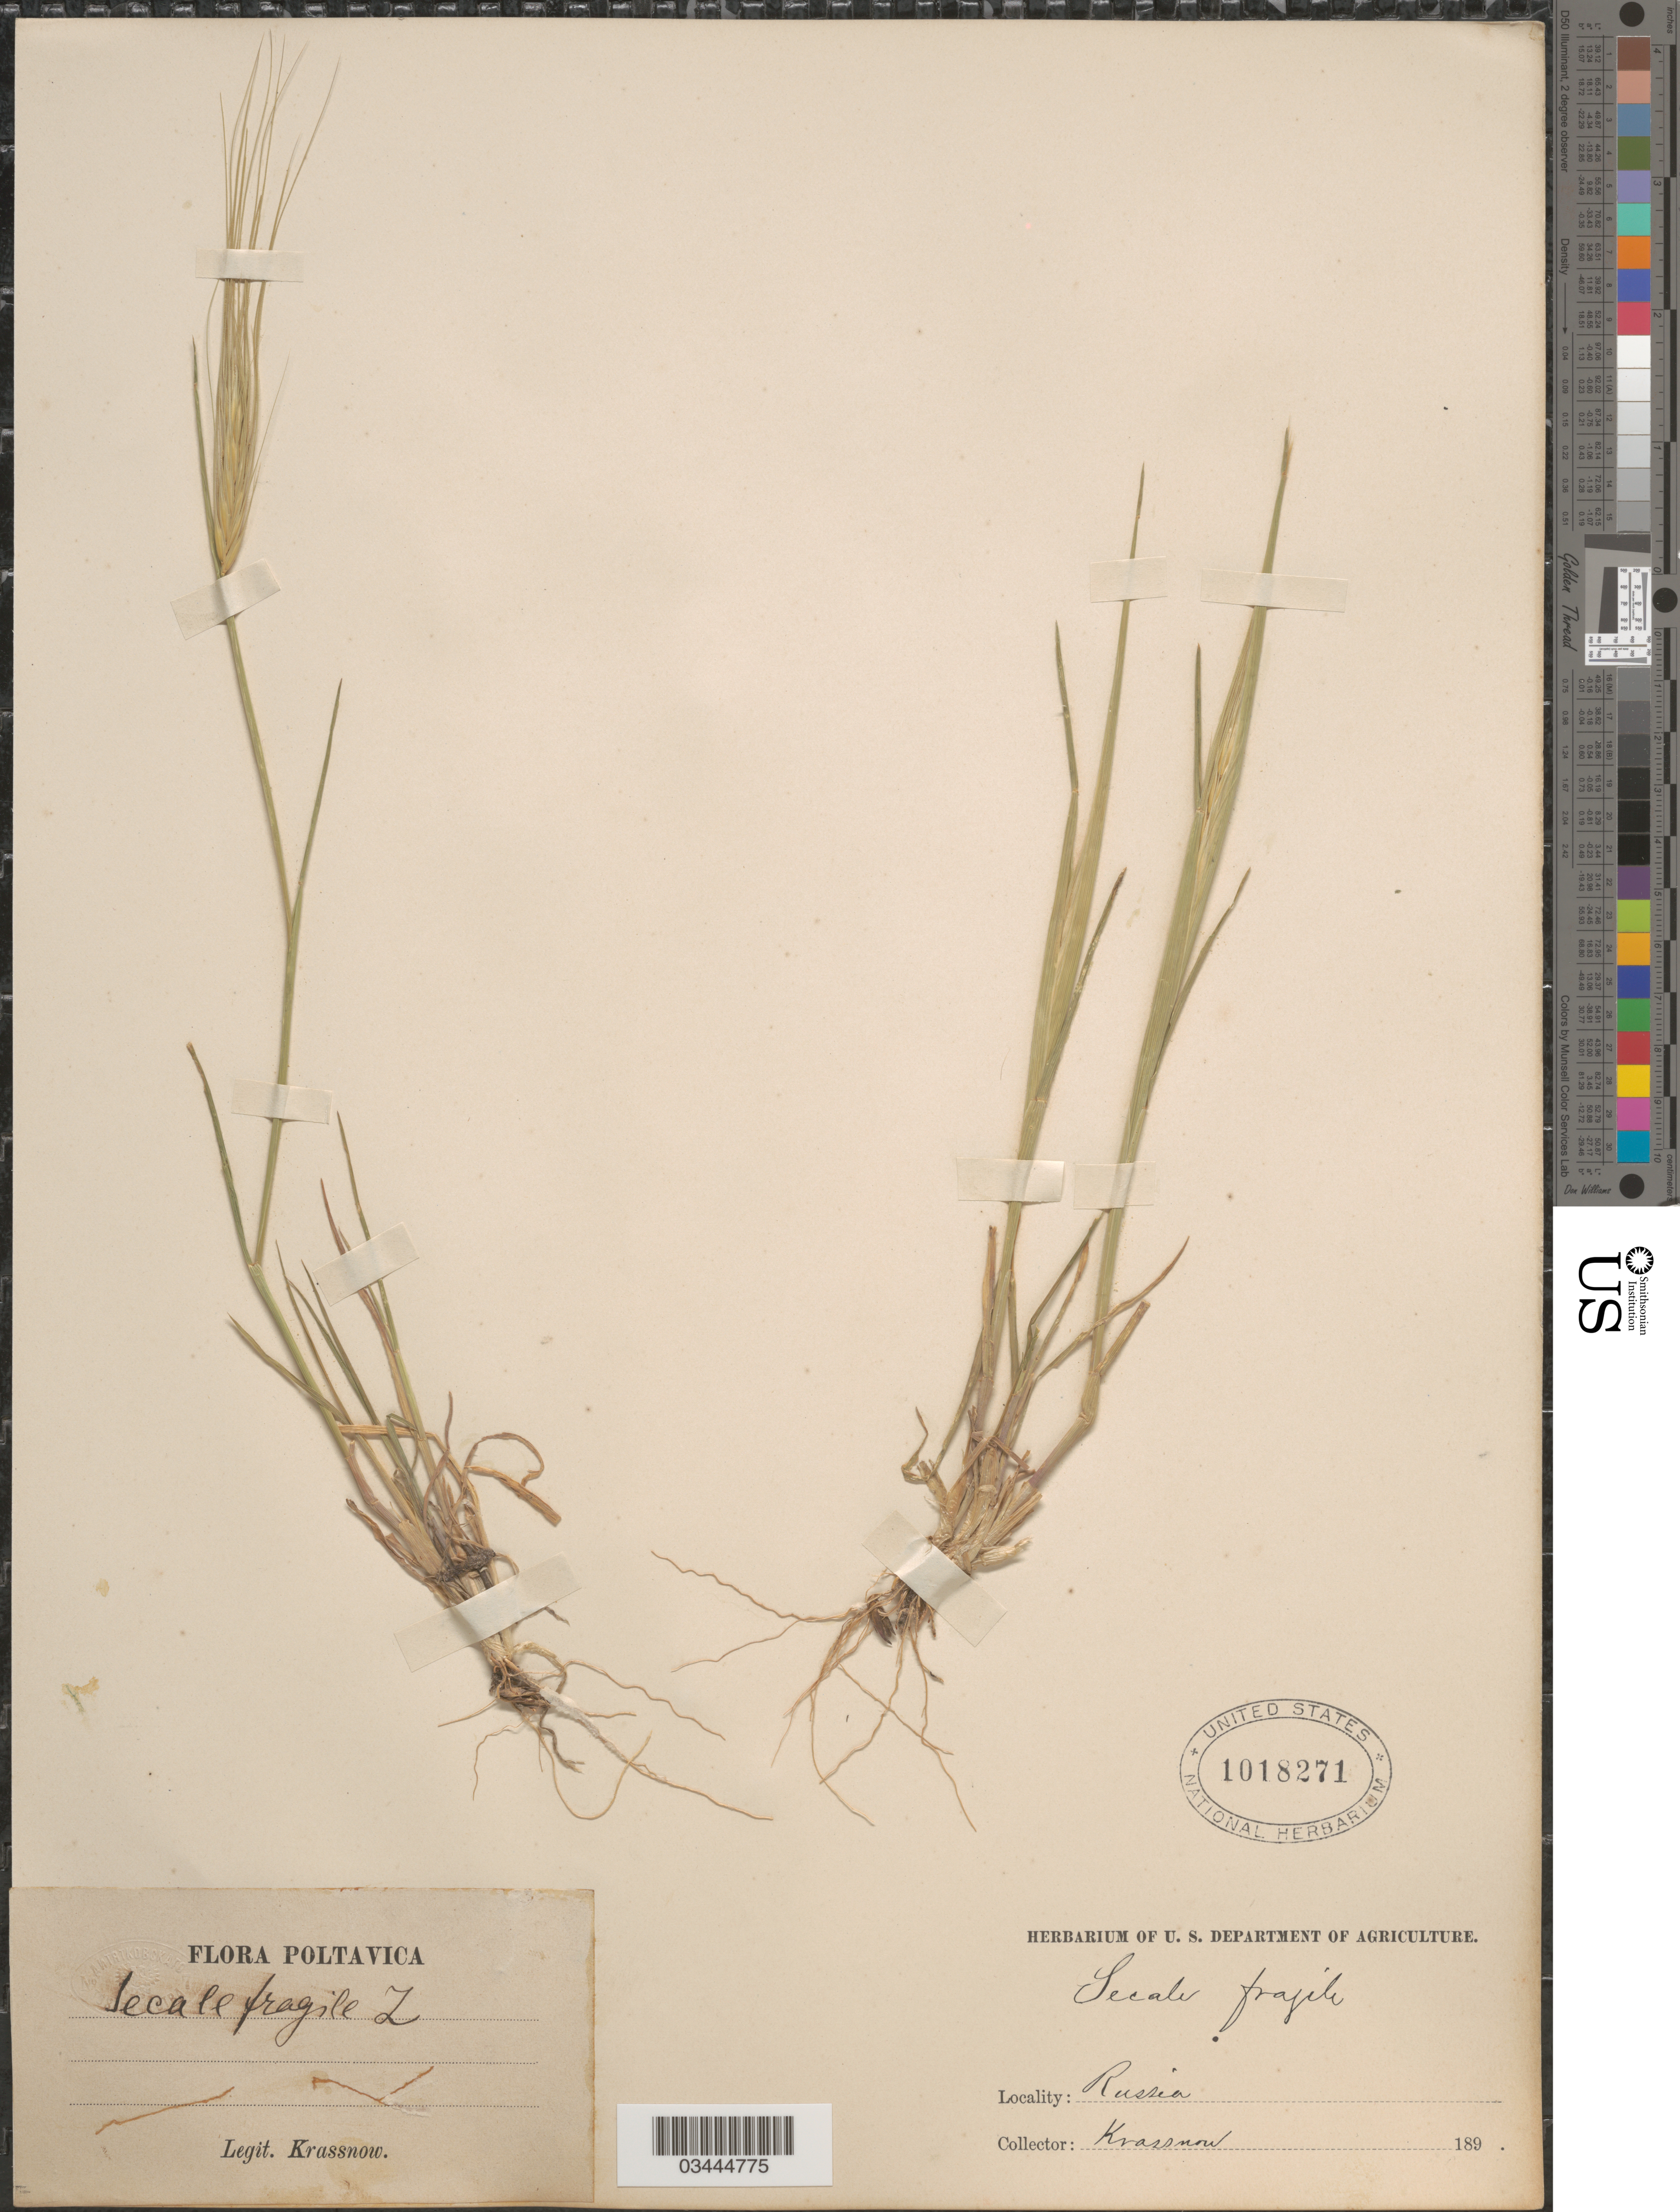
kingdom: Plantae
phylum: Tracheophyta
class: Liliopsida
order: Poales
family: Poaceae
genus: Secale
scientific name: Secale sylvestre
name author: Host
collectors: -. Krassnow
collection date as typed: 189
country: Ukraine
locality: Poltavica. Russia.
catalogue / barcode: US 1018271